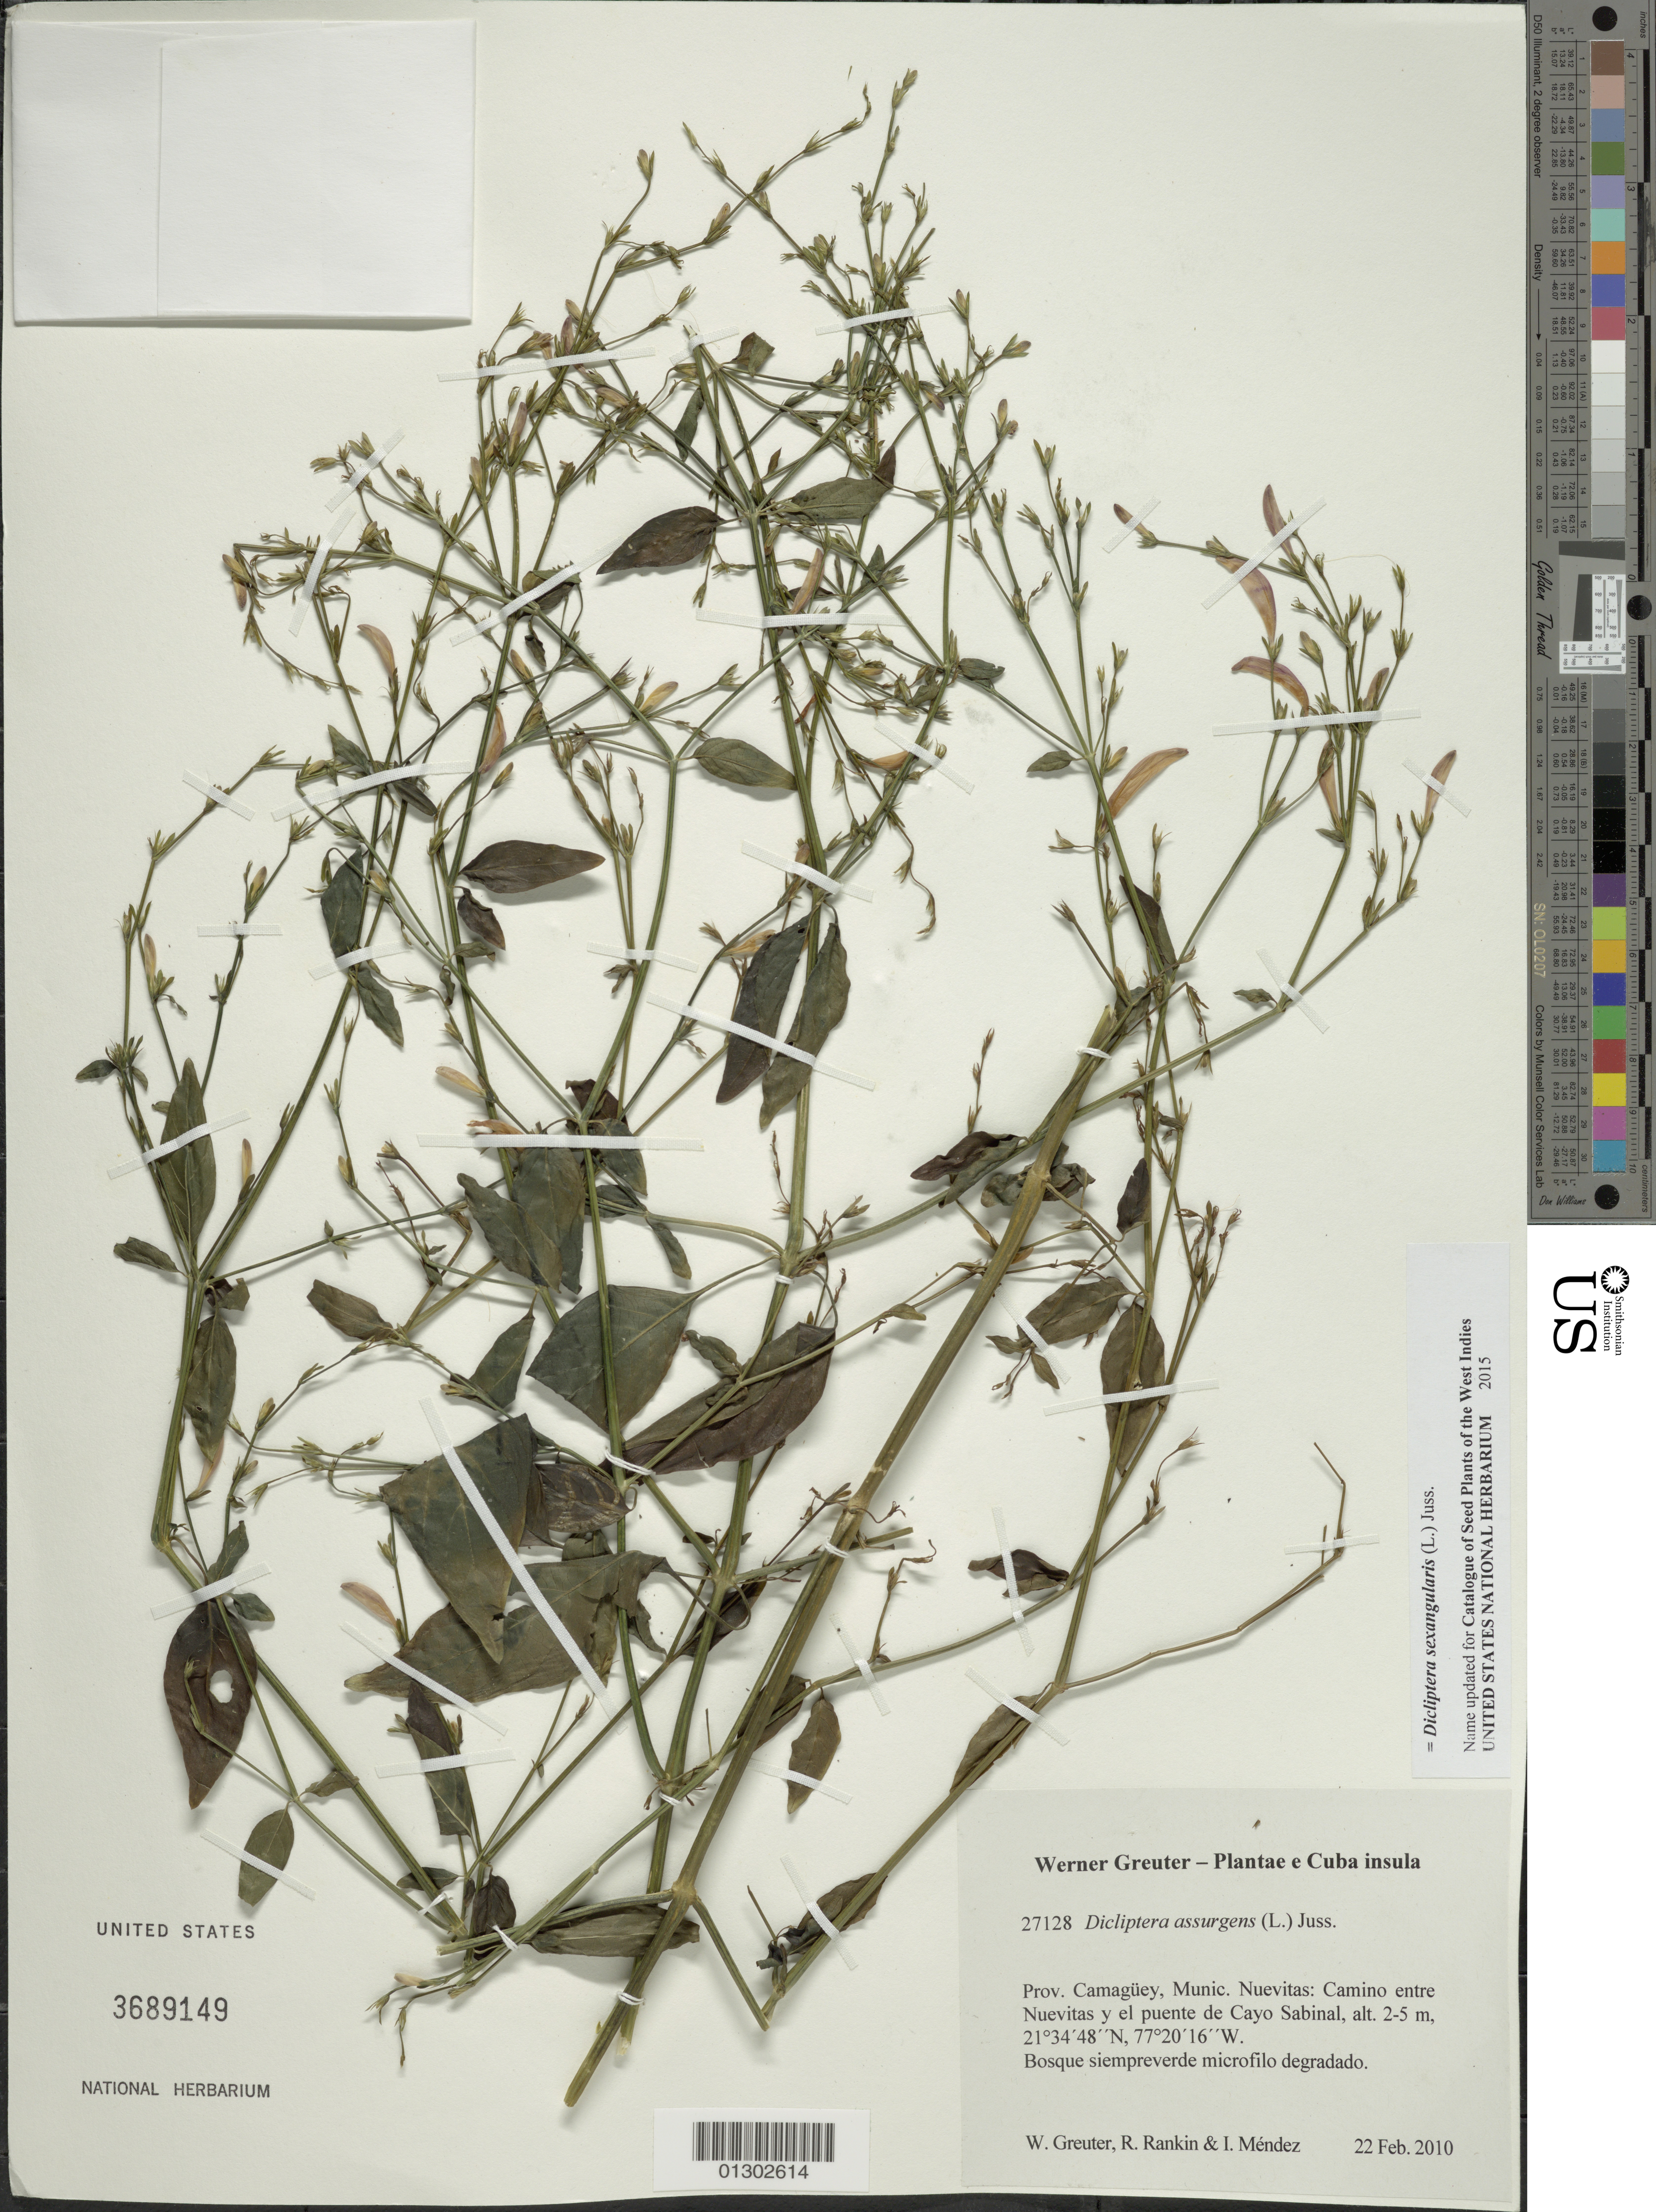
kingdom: Plantae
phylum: Tracheophyta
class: Magnoliopsida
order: Lamiales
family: Acanthaceae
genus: Dicliptera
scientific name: Dicliptera sexangularis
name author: (L.) Juss.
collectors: W. R. Greuter, R. Rankin Rodriguez & I. Méndez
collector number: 27128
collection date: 2010-02-22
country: Cuba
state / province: Camagüey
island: Cuba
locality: Munic. Nuevitas: Camino entre Nuevitas y el puente de Cayo Sabinal.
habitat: Bosque siempreverde microfilo degradado.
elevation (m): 2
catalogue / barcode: US 3689149